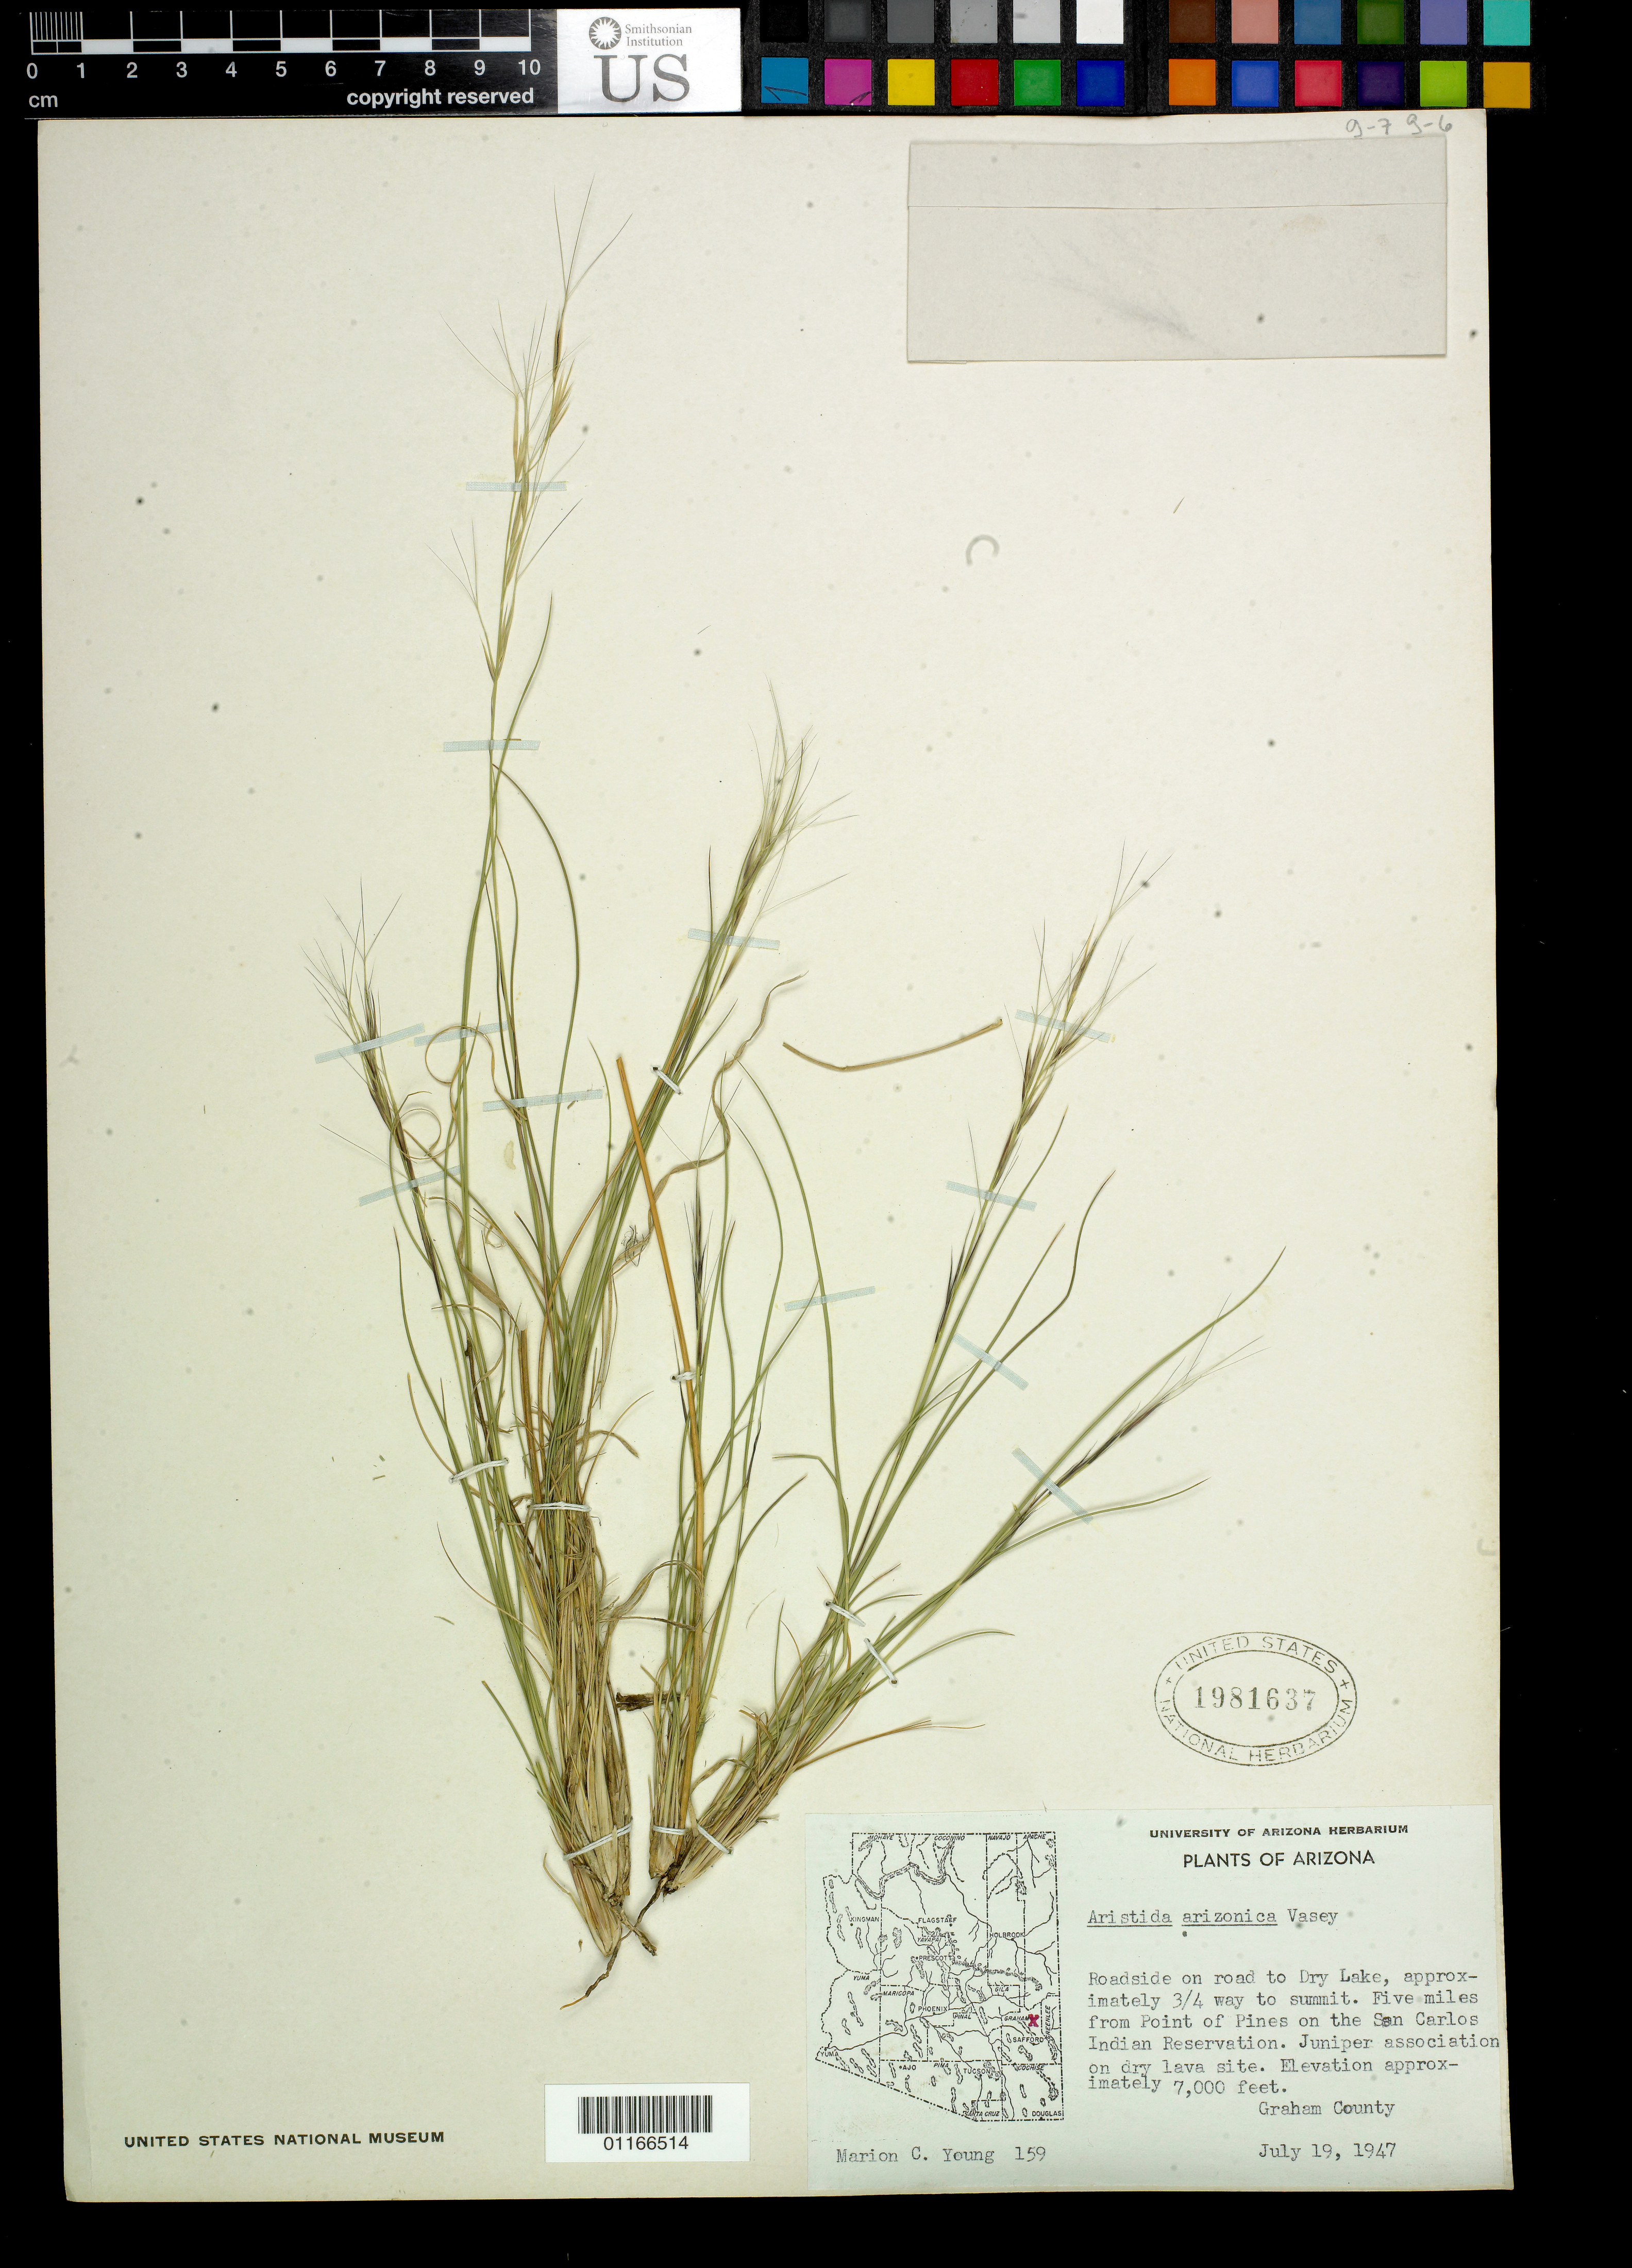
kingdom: Plantae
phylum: Tracheophyta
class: Liliopsida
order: Poales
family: Poaceae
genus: Aristida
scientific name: Aristida arizonica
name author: Vasey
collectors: M. Young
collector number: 159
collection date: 1947-07-19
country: United States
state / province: Arizona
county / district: Graham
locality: Roadside on road to Dry Lake, aproximately 3/4 way to the summit. 5 miles from Point of Pines on the San Carlos Indian Reservation. Juniper association on dry lava site.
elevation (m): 2134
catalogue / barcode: US 1981637